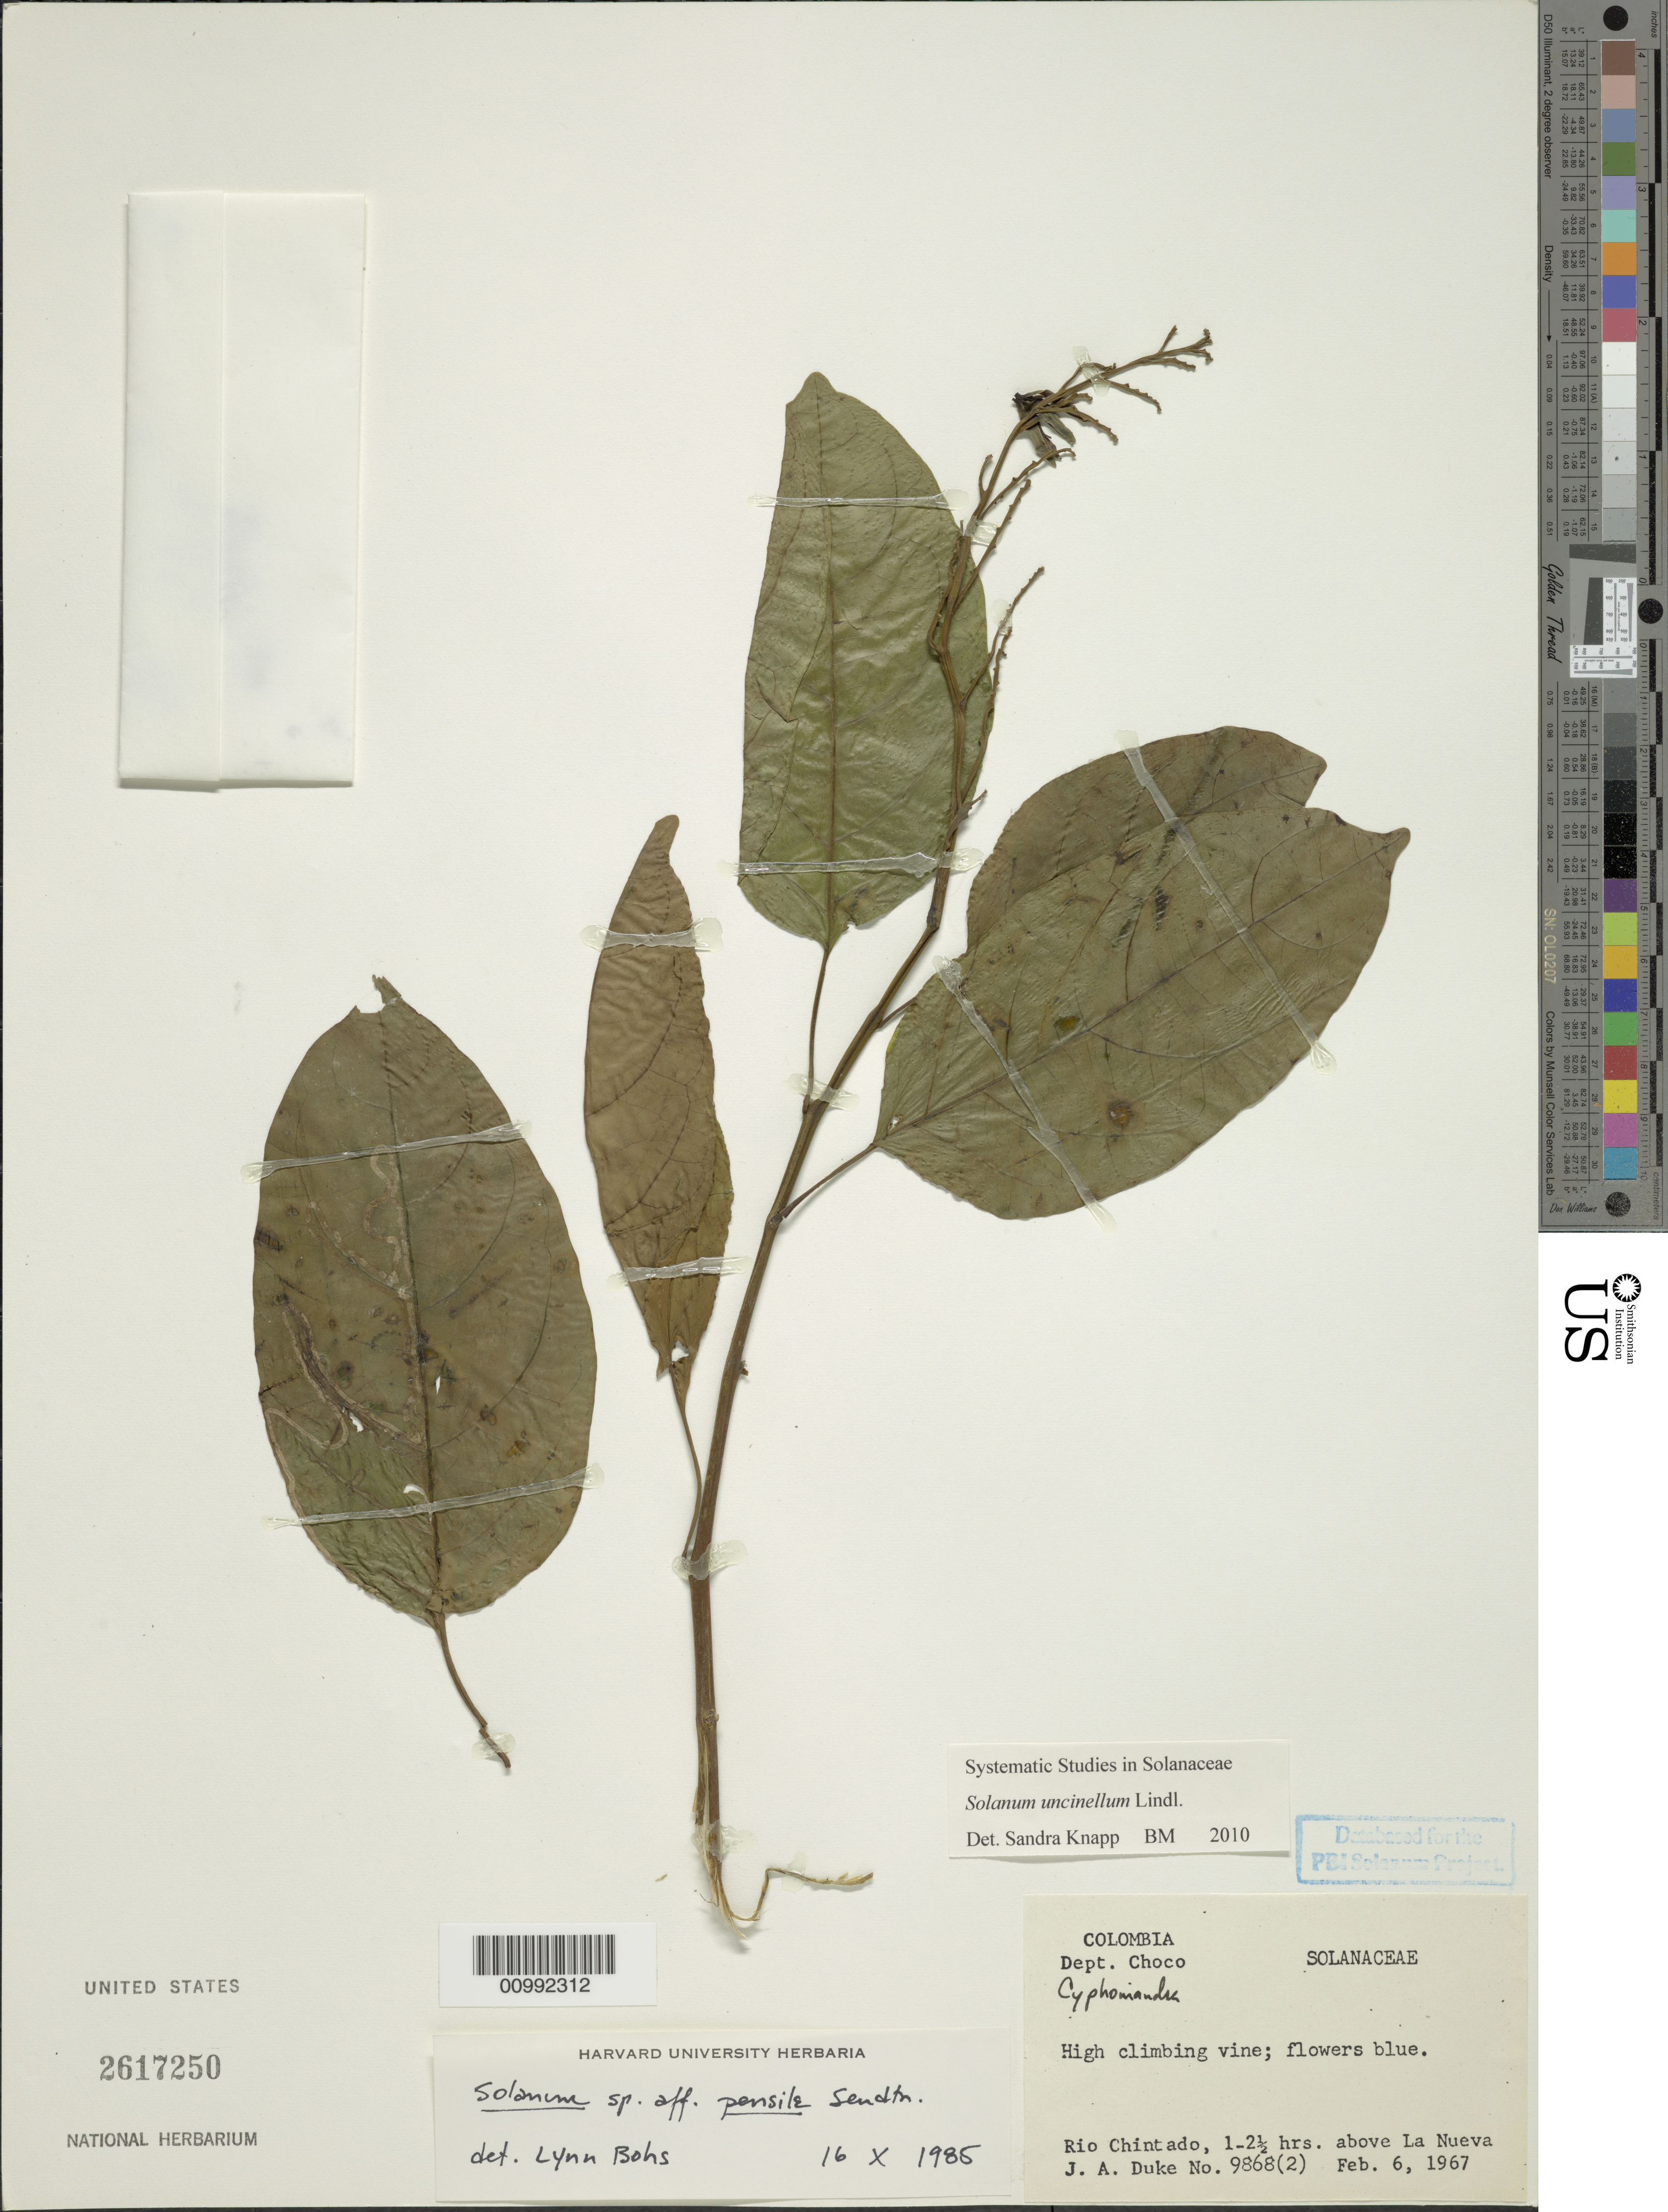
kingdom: Plantae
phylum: Tracheophyta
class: Magnoliopsida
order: Solanales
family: Solanaceae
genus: Solanum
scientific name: Solanum uncinellum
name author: Lindl.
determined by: Knapp, S. D.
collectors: J. A. Duke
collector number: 9868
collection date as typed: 6 Feb 1967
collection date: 1967-02-06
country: Colombia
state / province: Chocó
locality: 1-2.5 hours above La Nueva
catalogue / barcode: US 2617250